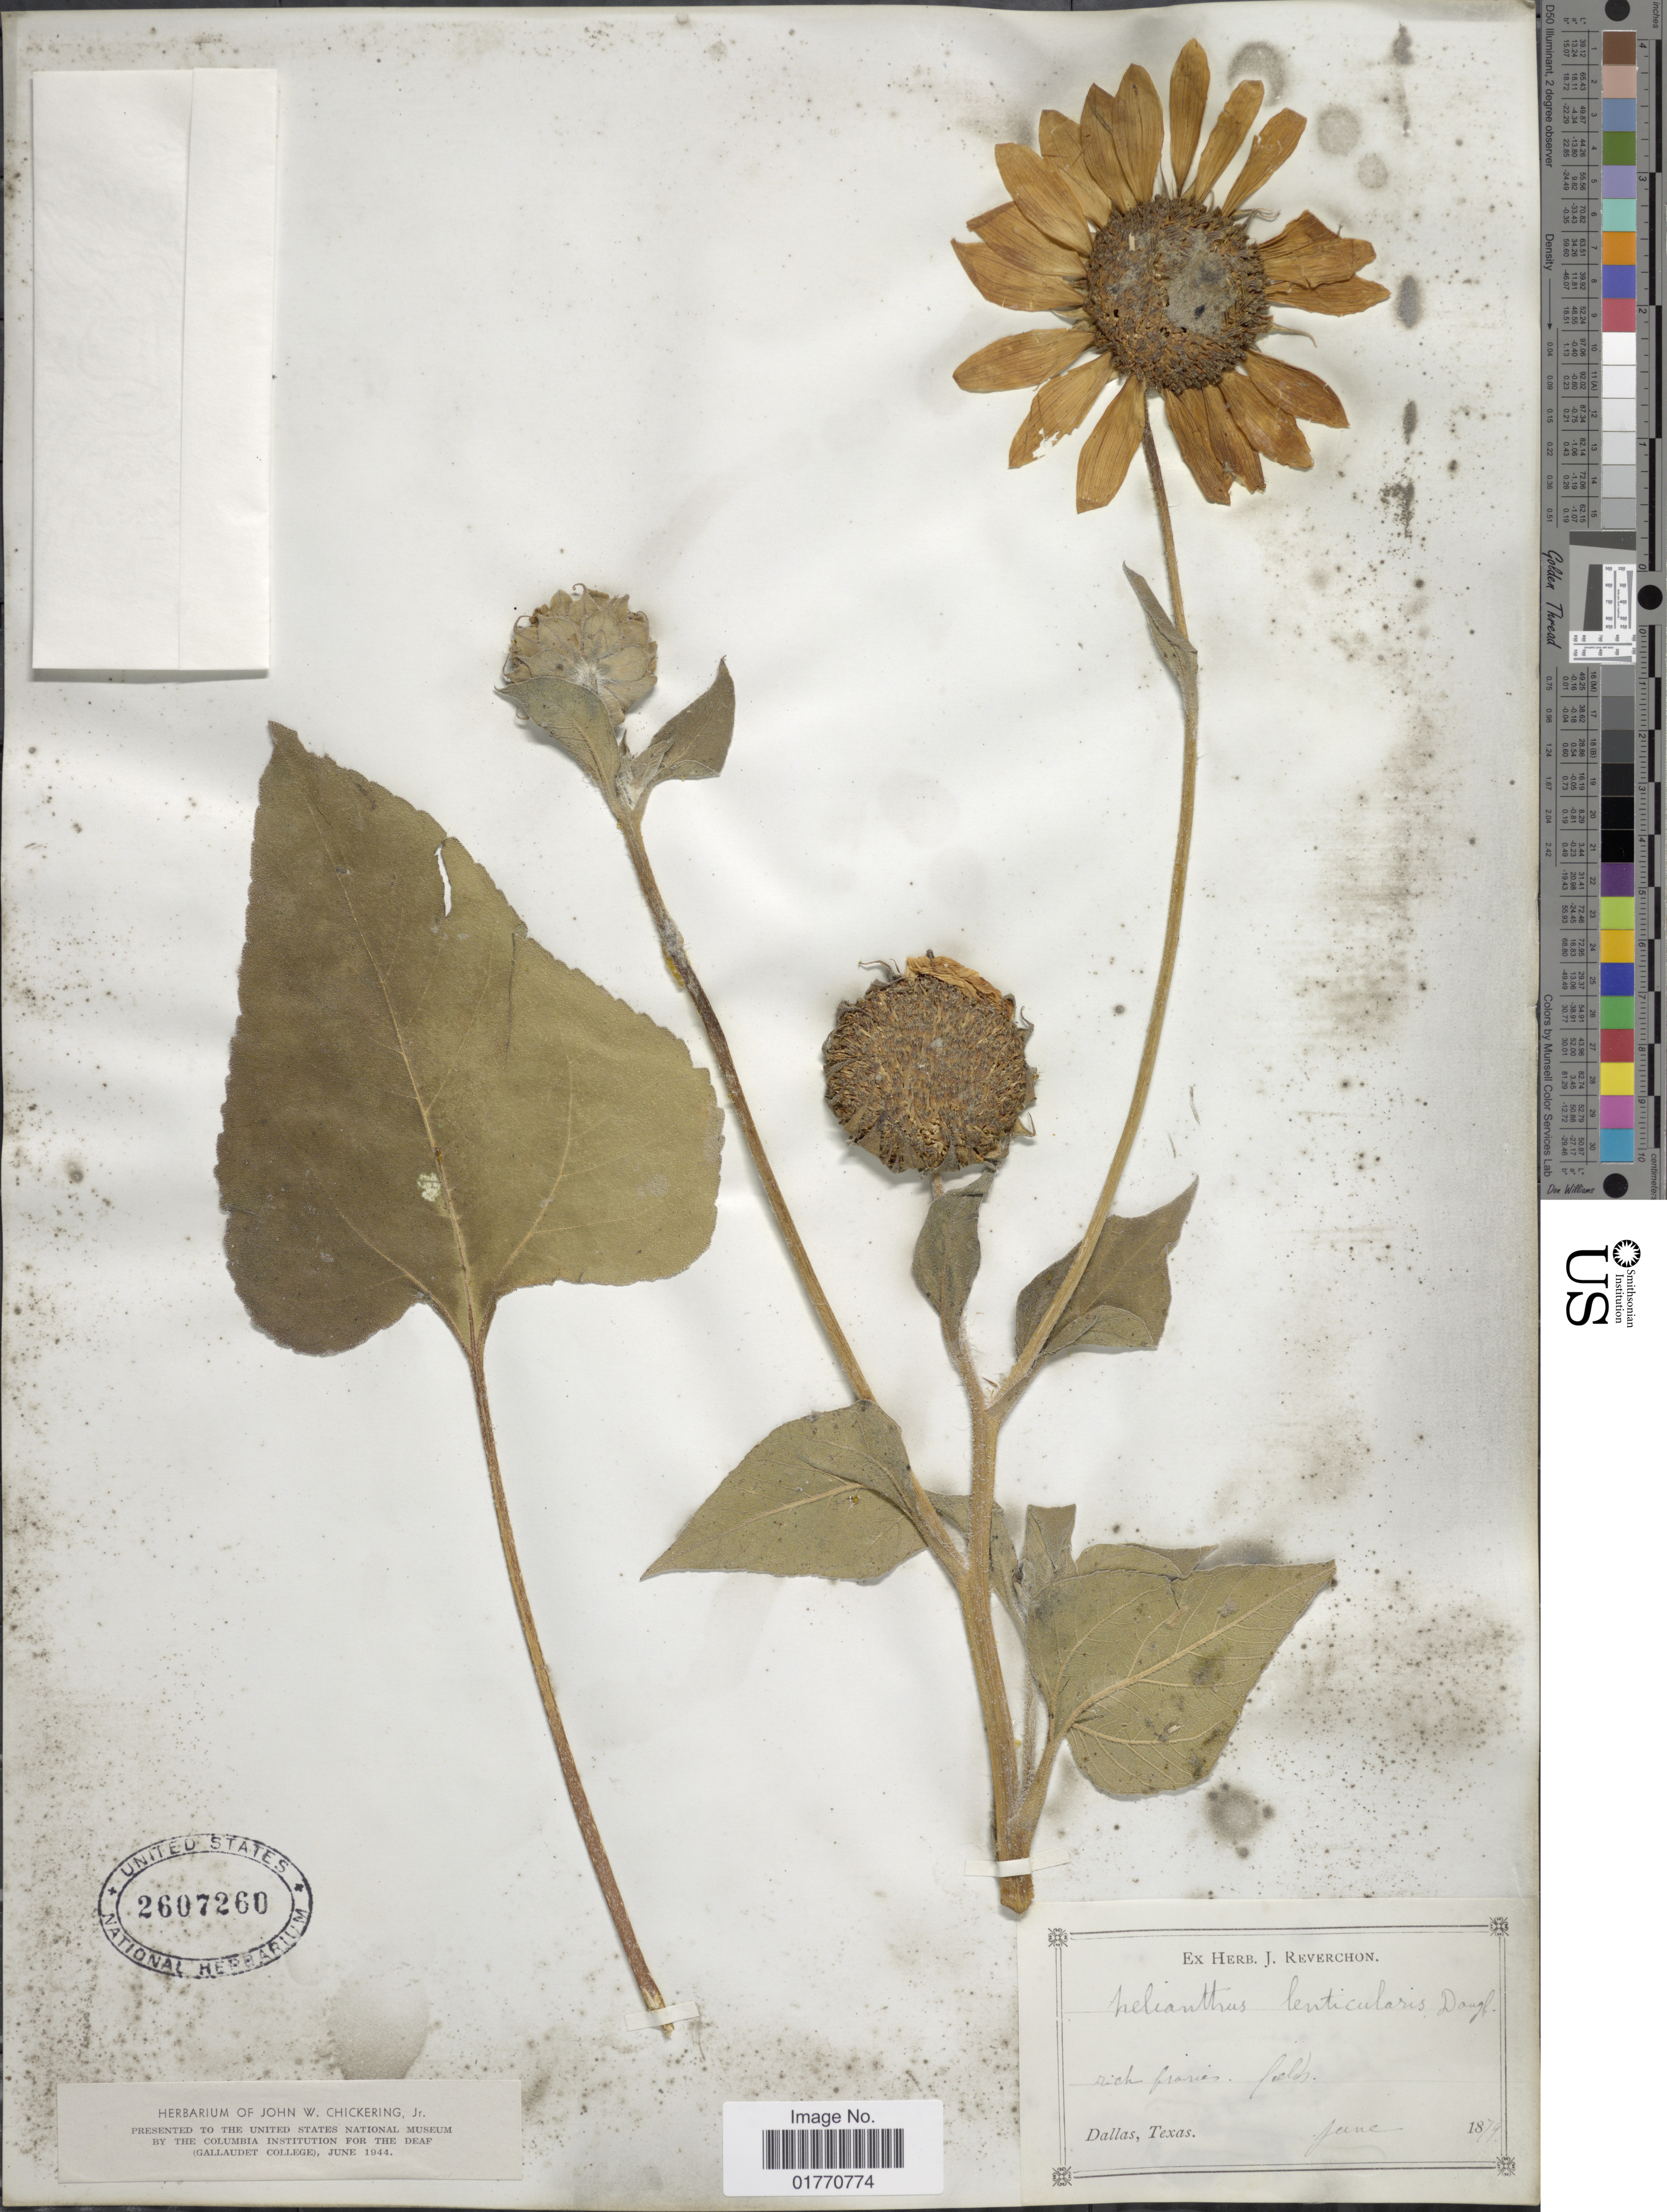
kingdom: Plantae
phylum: Tracheophyta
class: Magnoliopsida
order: Asterales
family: Asteraceae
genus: Helianthus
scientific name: Helianthus lenticularis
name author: Douglas ex Lindl.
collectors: ex herb. J. Reverchon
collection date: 1879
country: United States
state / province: Texas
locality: Rich prairies fields, Dallas.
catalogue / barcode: US 2607260